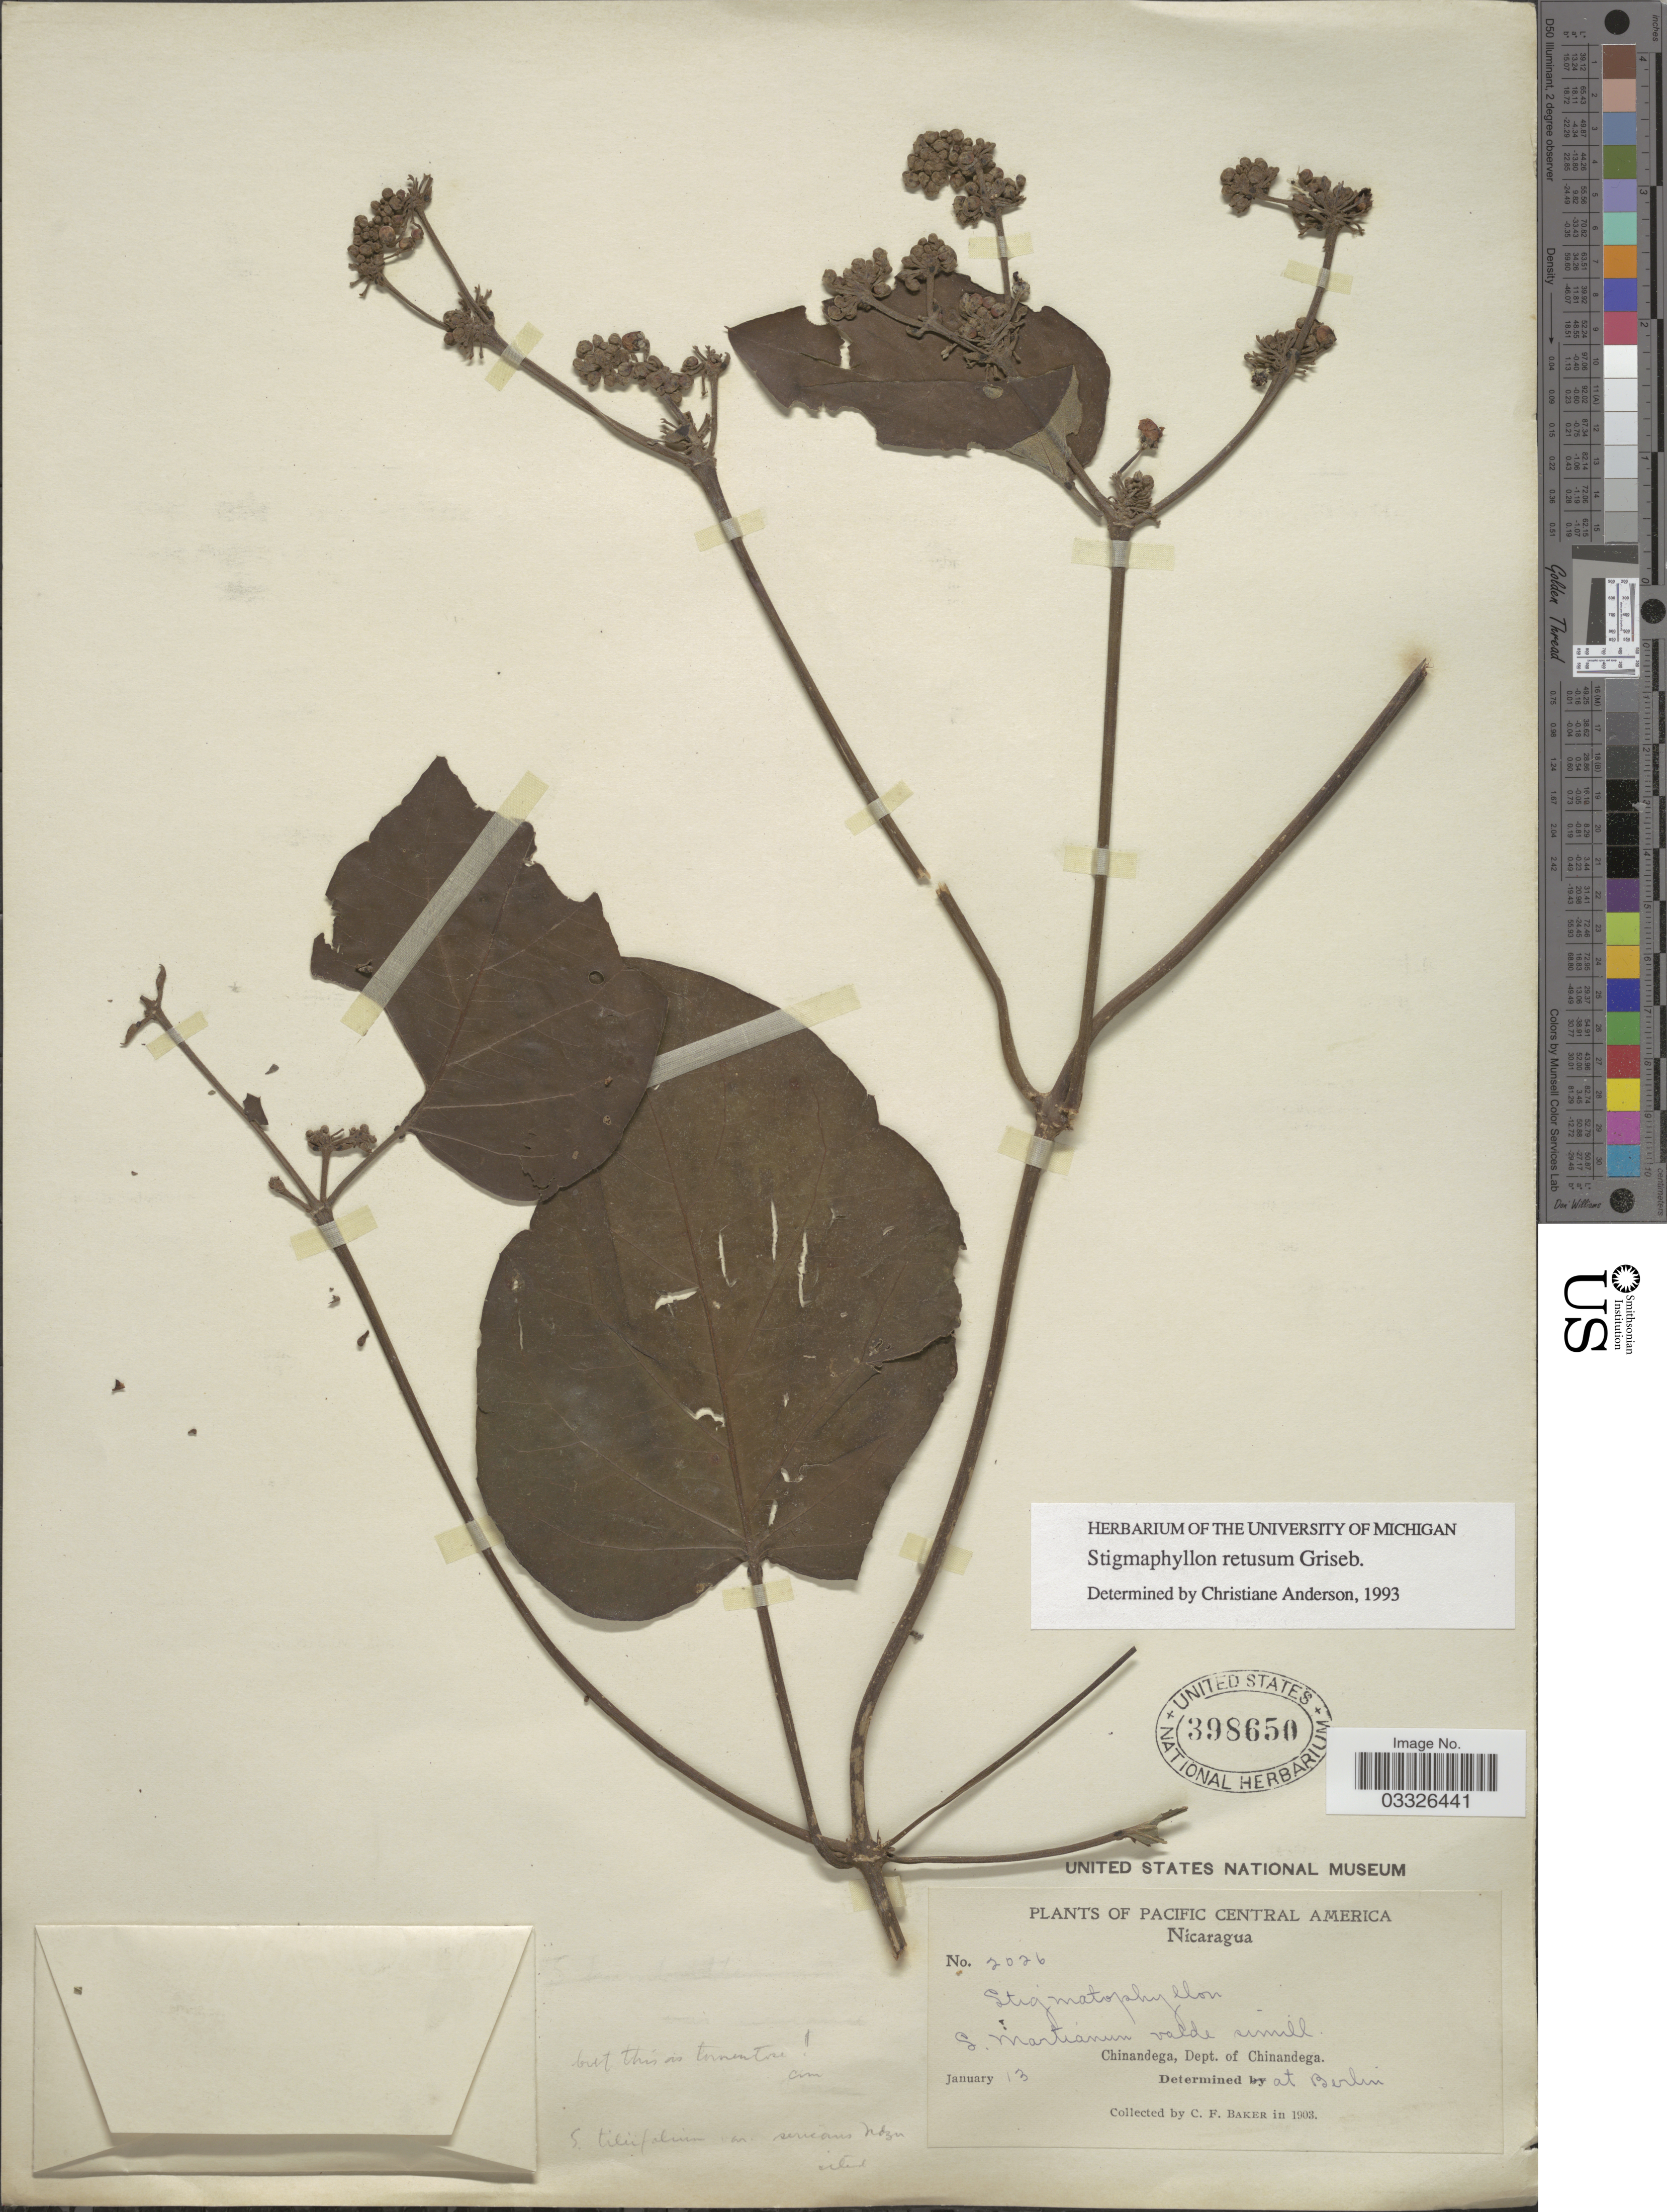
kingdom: Plantae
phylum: Tracheophyta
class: Magnoliopsida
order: Malpighiales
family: Malpighiaceae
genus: Stigmaphyllon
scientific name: Stigmaphyllon retusum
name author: Griseb.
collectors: C. F. Baker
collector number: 2026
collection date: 1903-01-13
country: Nicaragua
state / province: Chinandega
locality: Pacific Central America. Chinandega, Dept. of Chinandega.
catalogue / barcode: US 398650